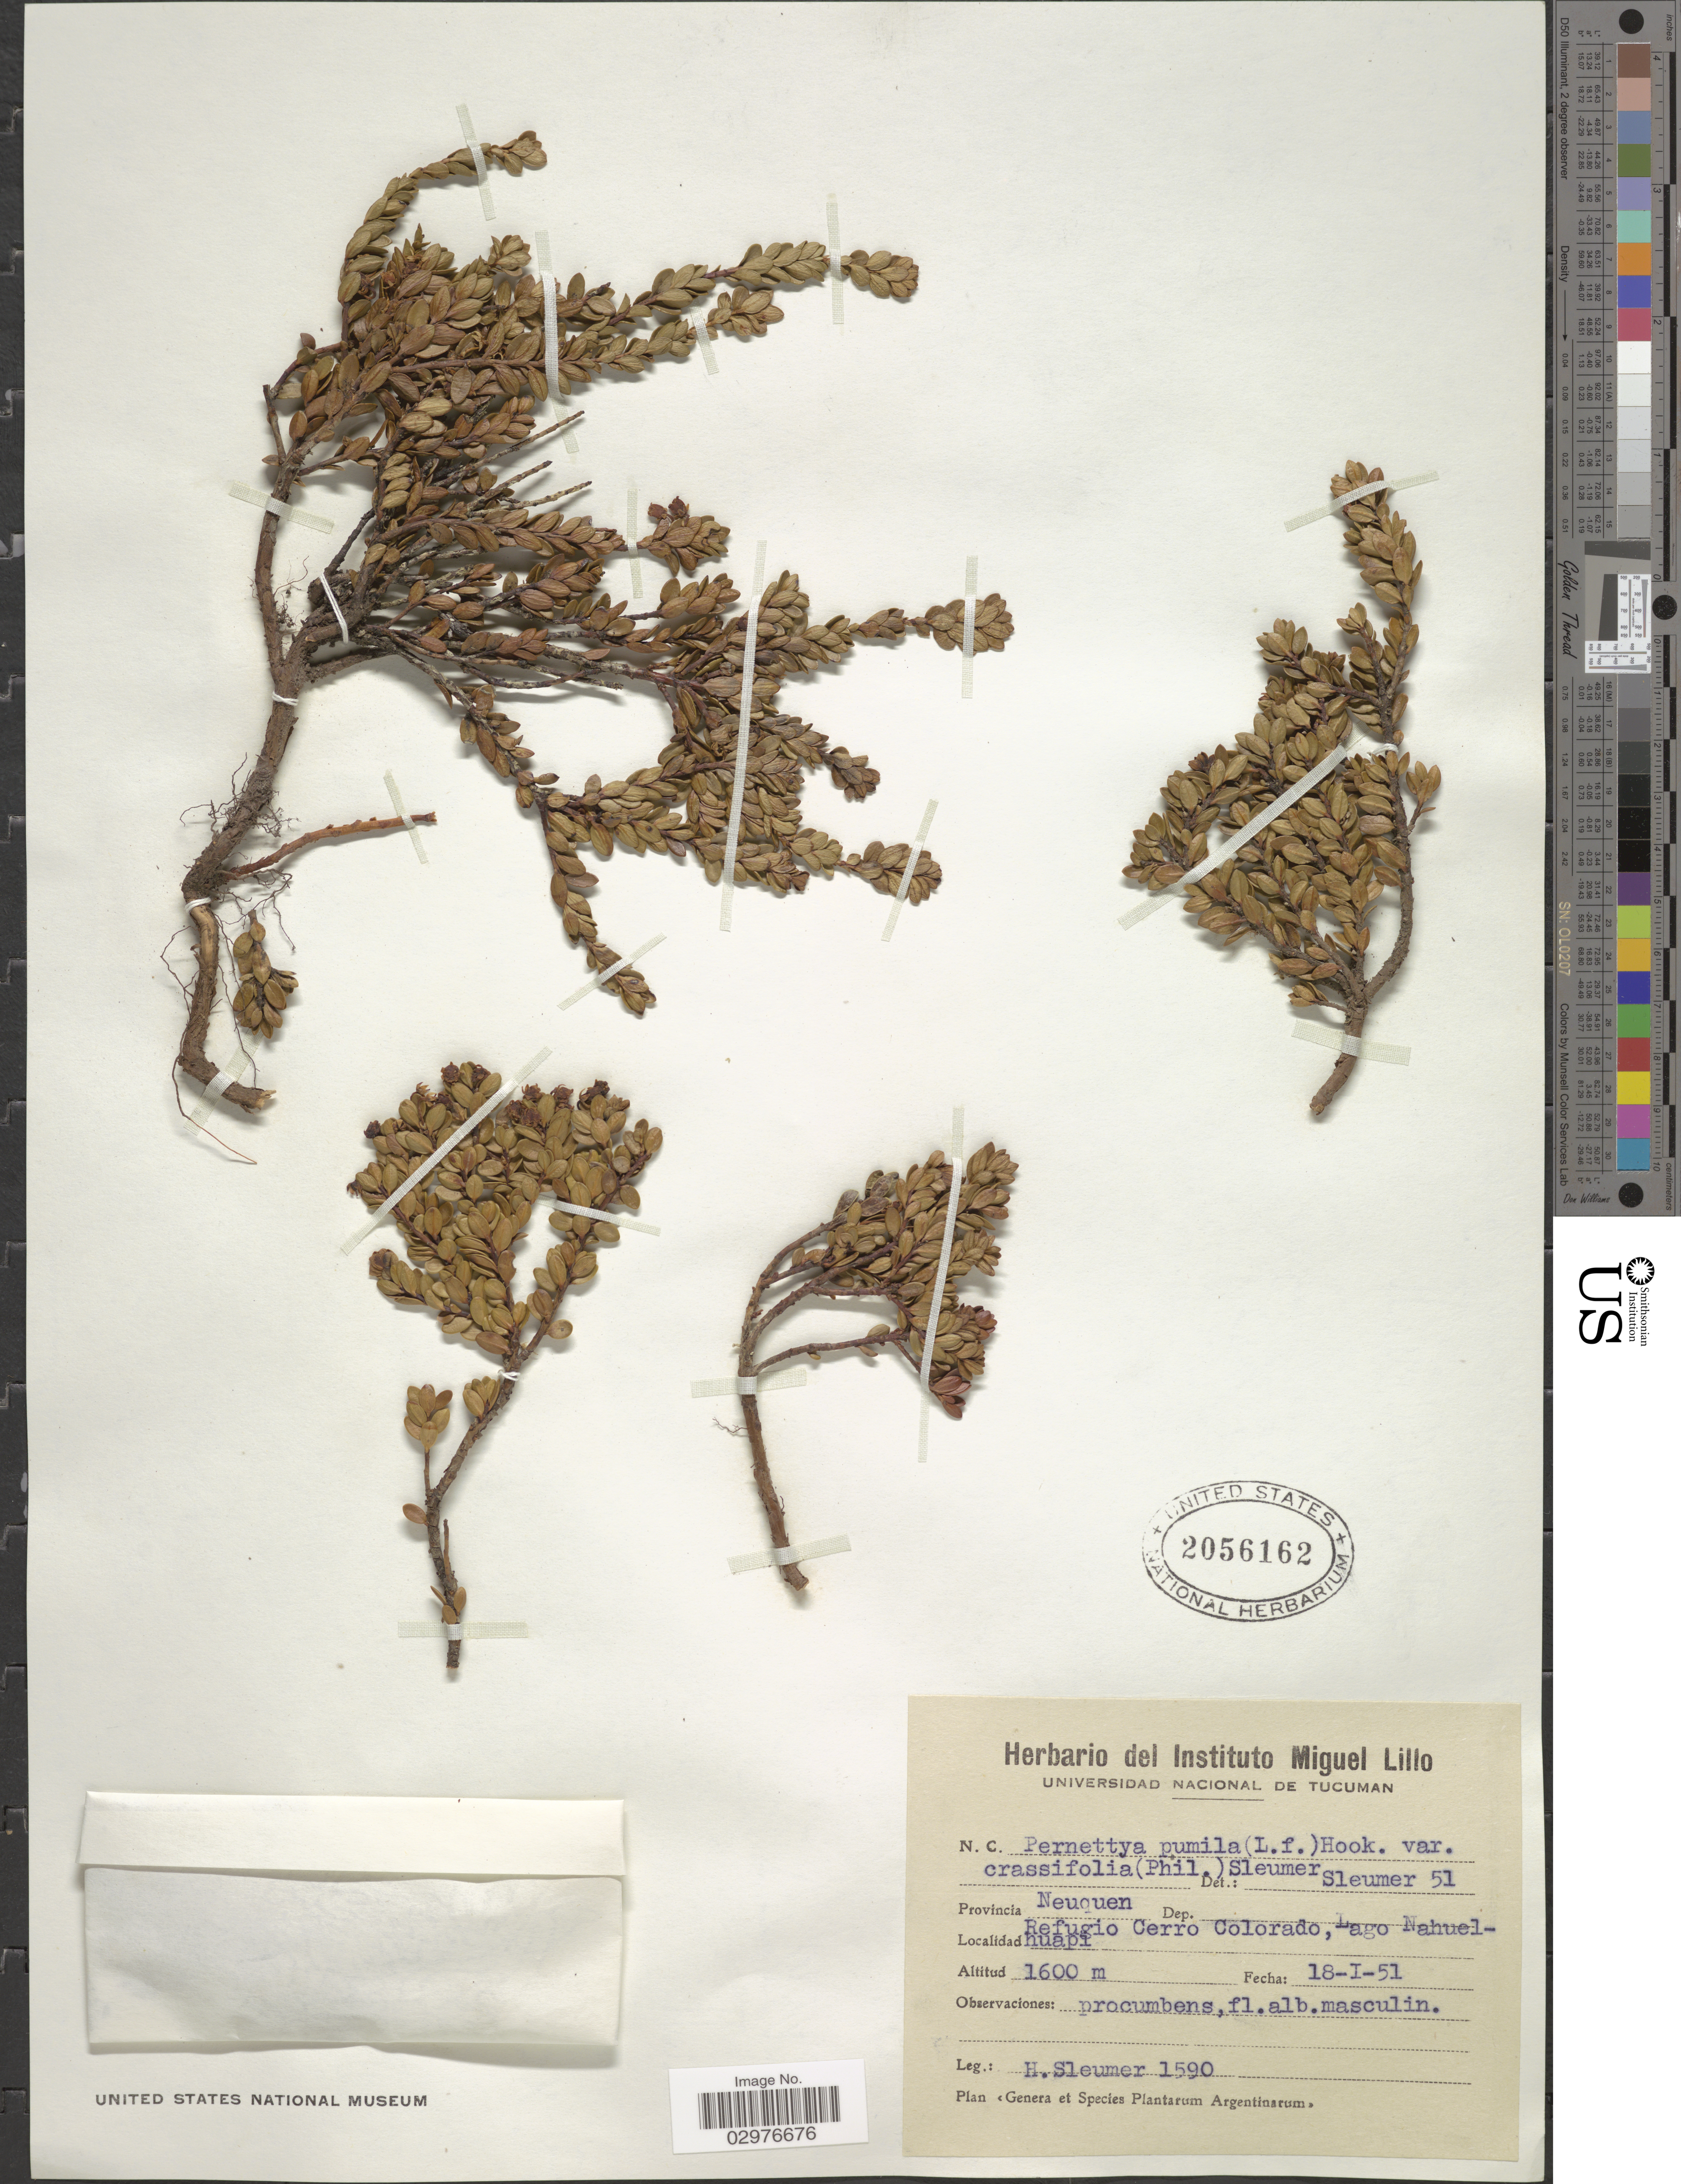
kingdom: Plantae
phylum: Tracheophyta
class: Magnoliopsida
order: Ericales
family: Ericaceae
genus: Gaultheria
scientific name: Gaultheria pumila var. crassifolia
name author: (Phil.) D.J. Middleton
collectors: H. O. Sleumer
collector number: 1590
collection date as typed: Transcribed d/m/y: 18/1/51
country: Argentina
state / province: Neuquen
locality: Refugio Cerro Colorado, Lago Nahuelhaupi.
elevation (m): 1600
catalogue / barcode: US 2056162